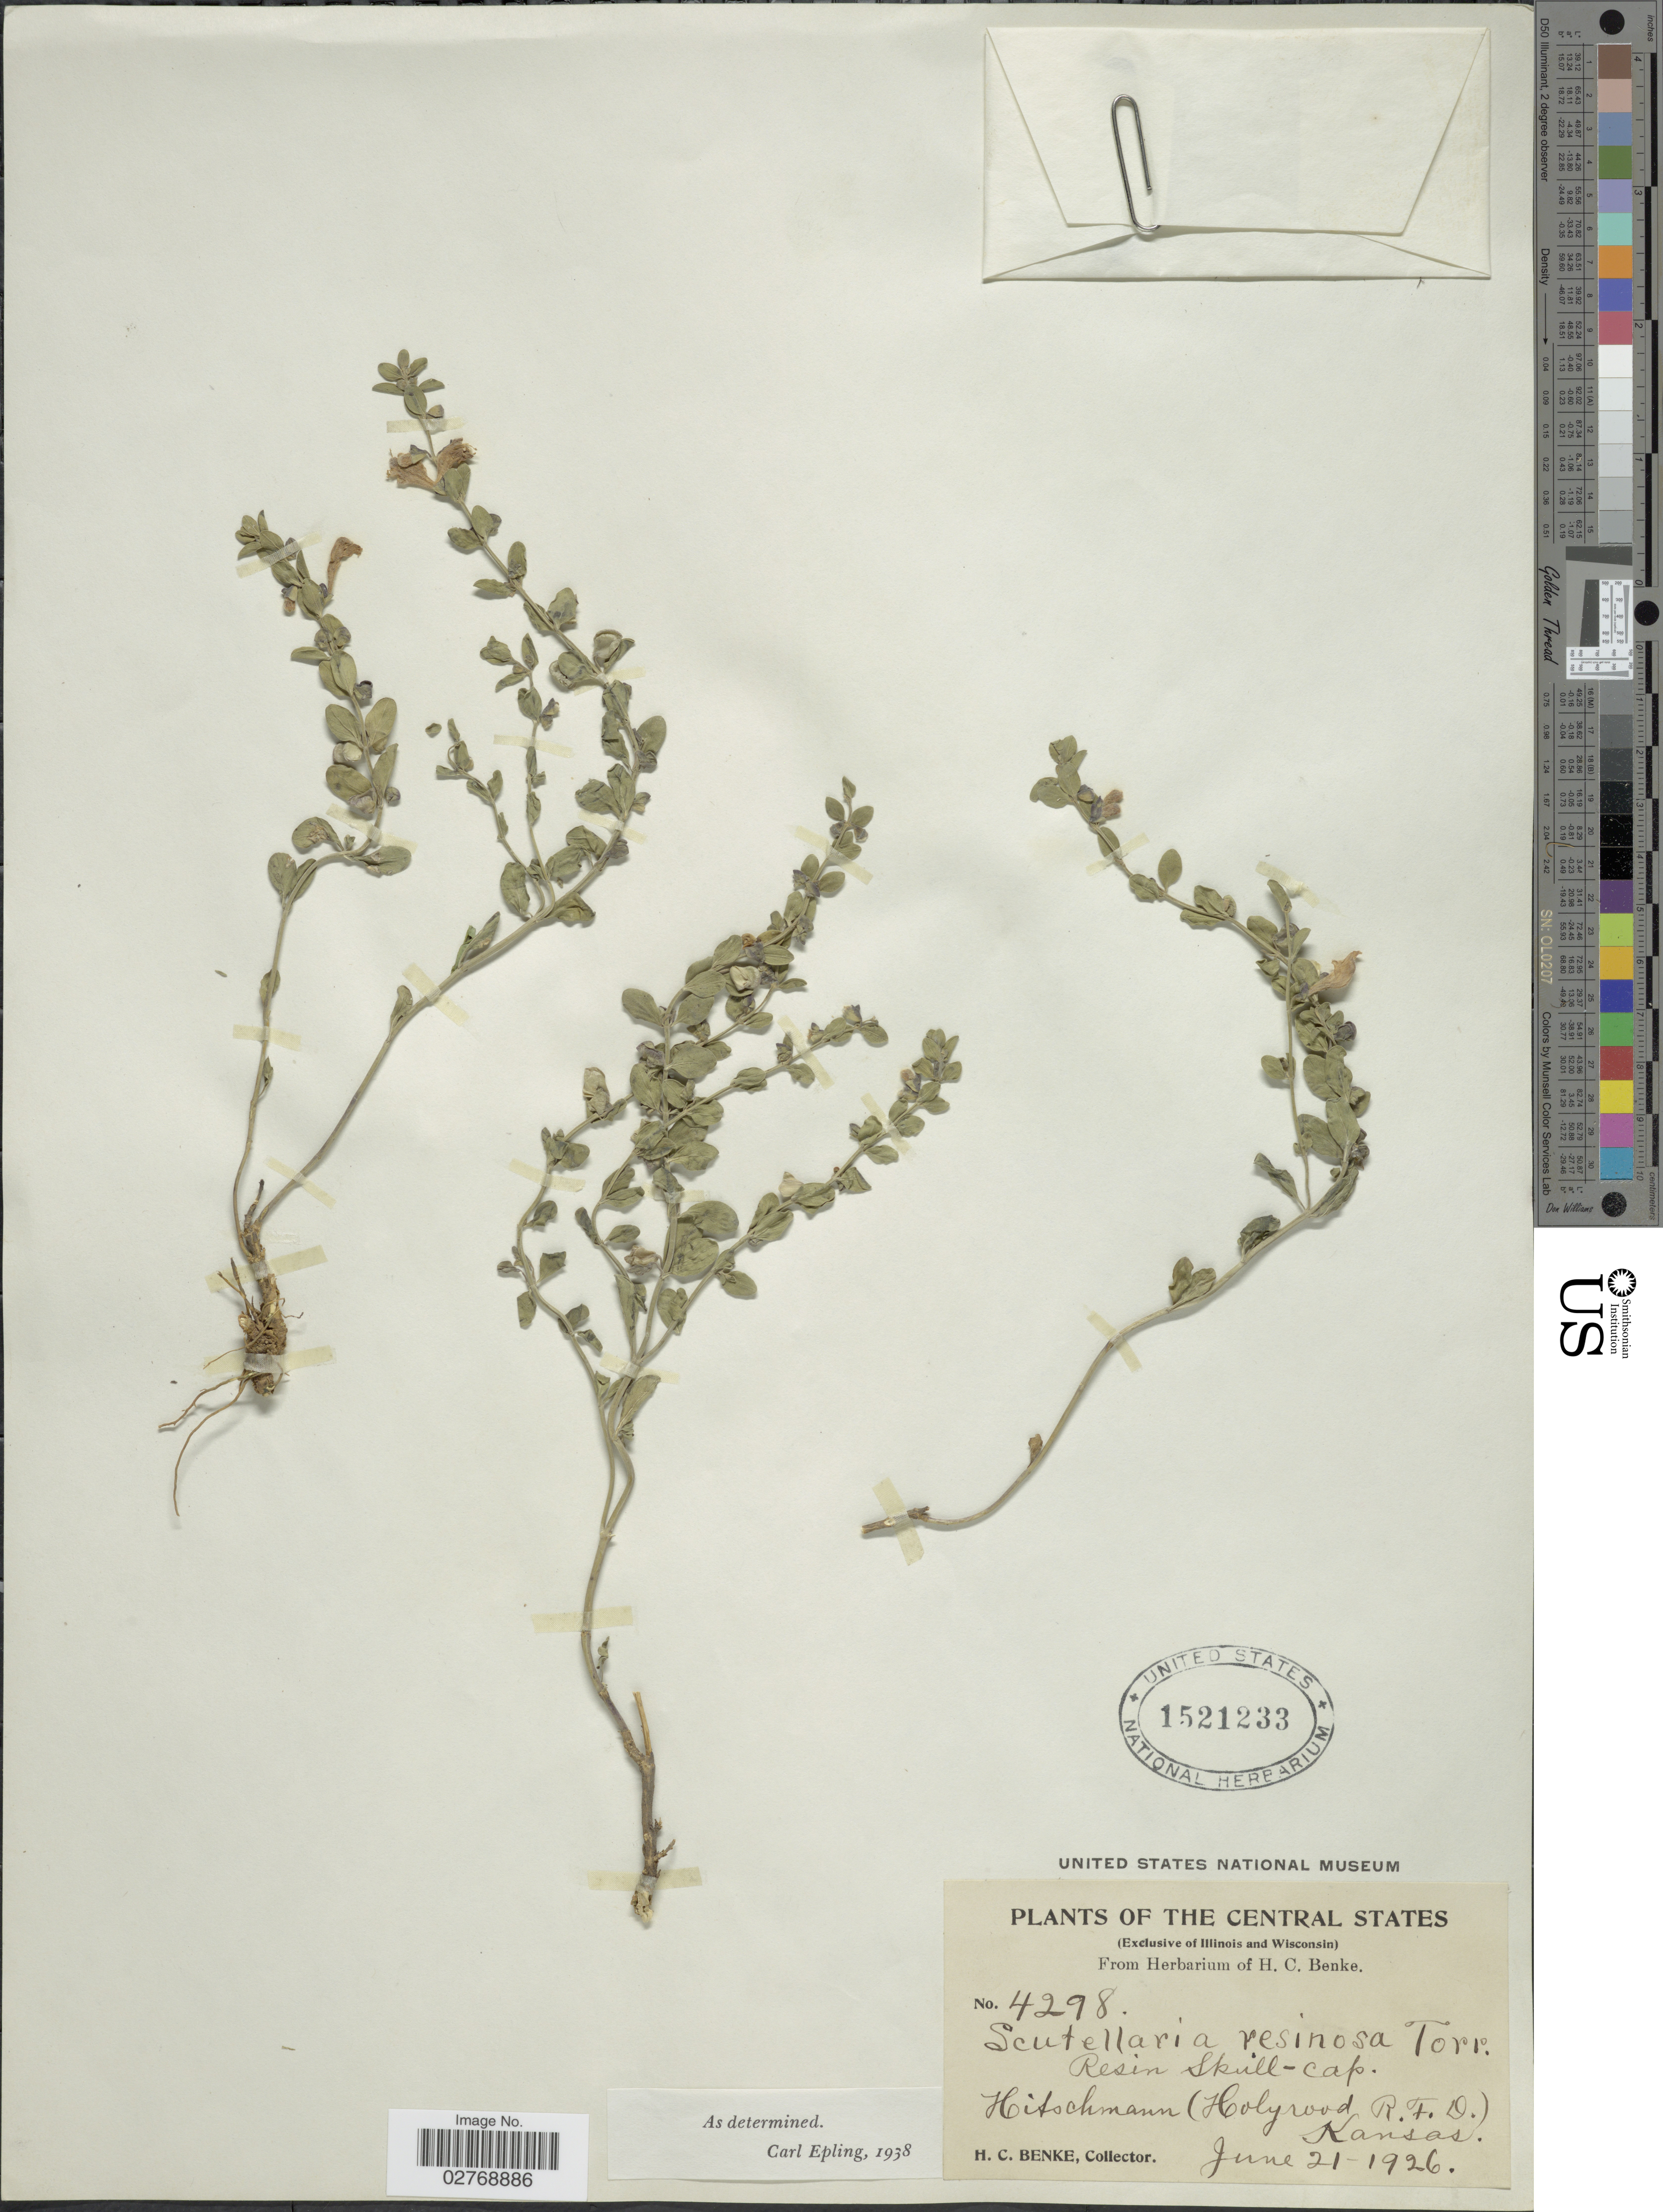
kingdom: Plantae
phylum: Tracheophyta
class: Magnoliopsida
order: Lamiales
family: Lamiaceae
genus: Scutellaria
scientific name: Scutellaria resinosa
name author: Torr.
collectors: H. Benke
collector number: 4298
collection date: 1926-06-21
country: United States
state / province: Kansas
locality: The Central States. Hitschmann (Holyroad, R.F.D.).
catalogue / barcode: US 1521233